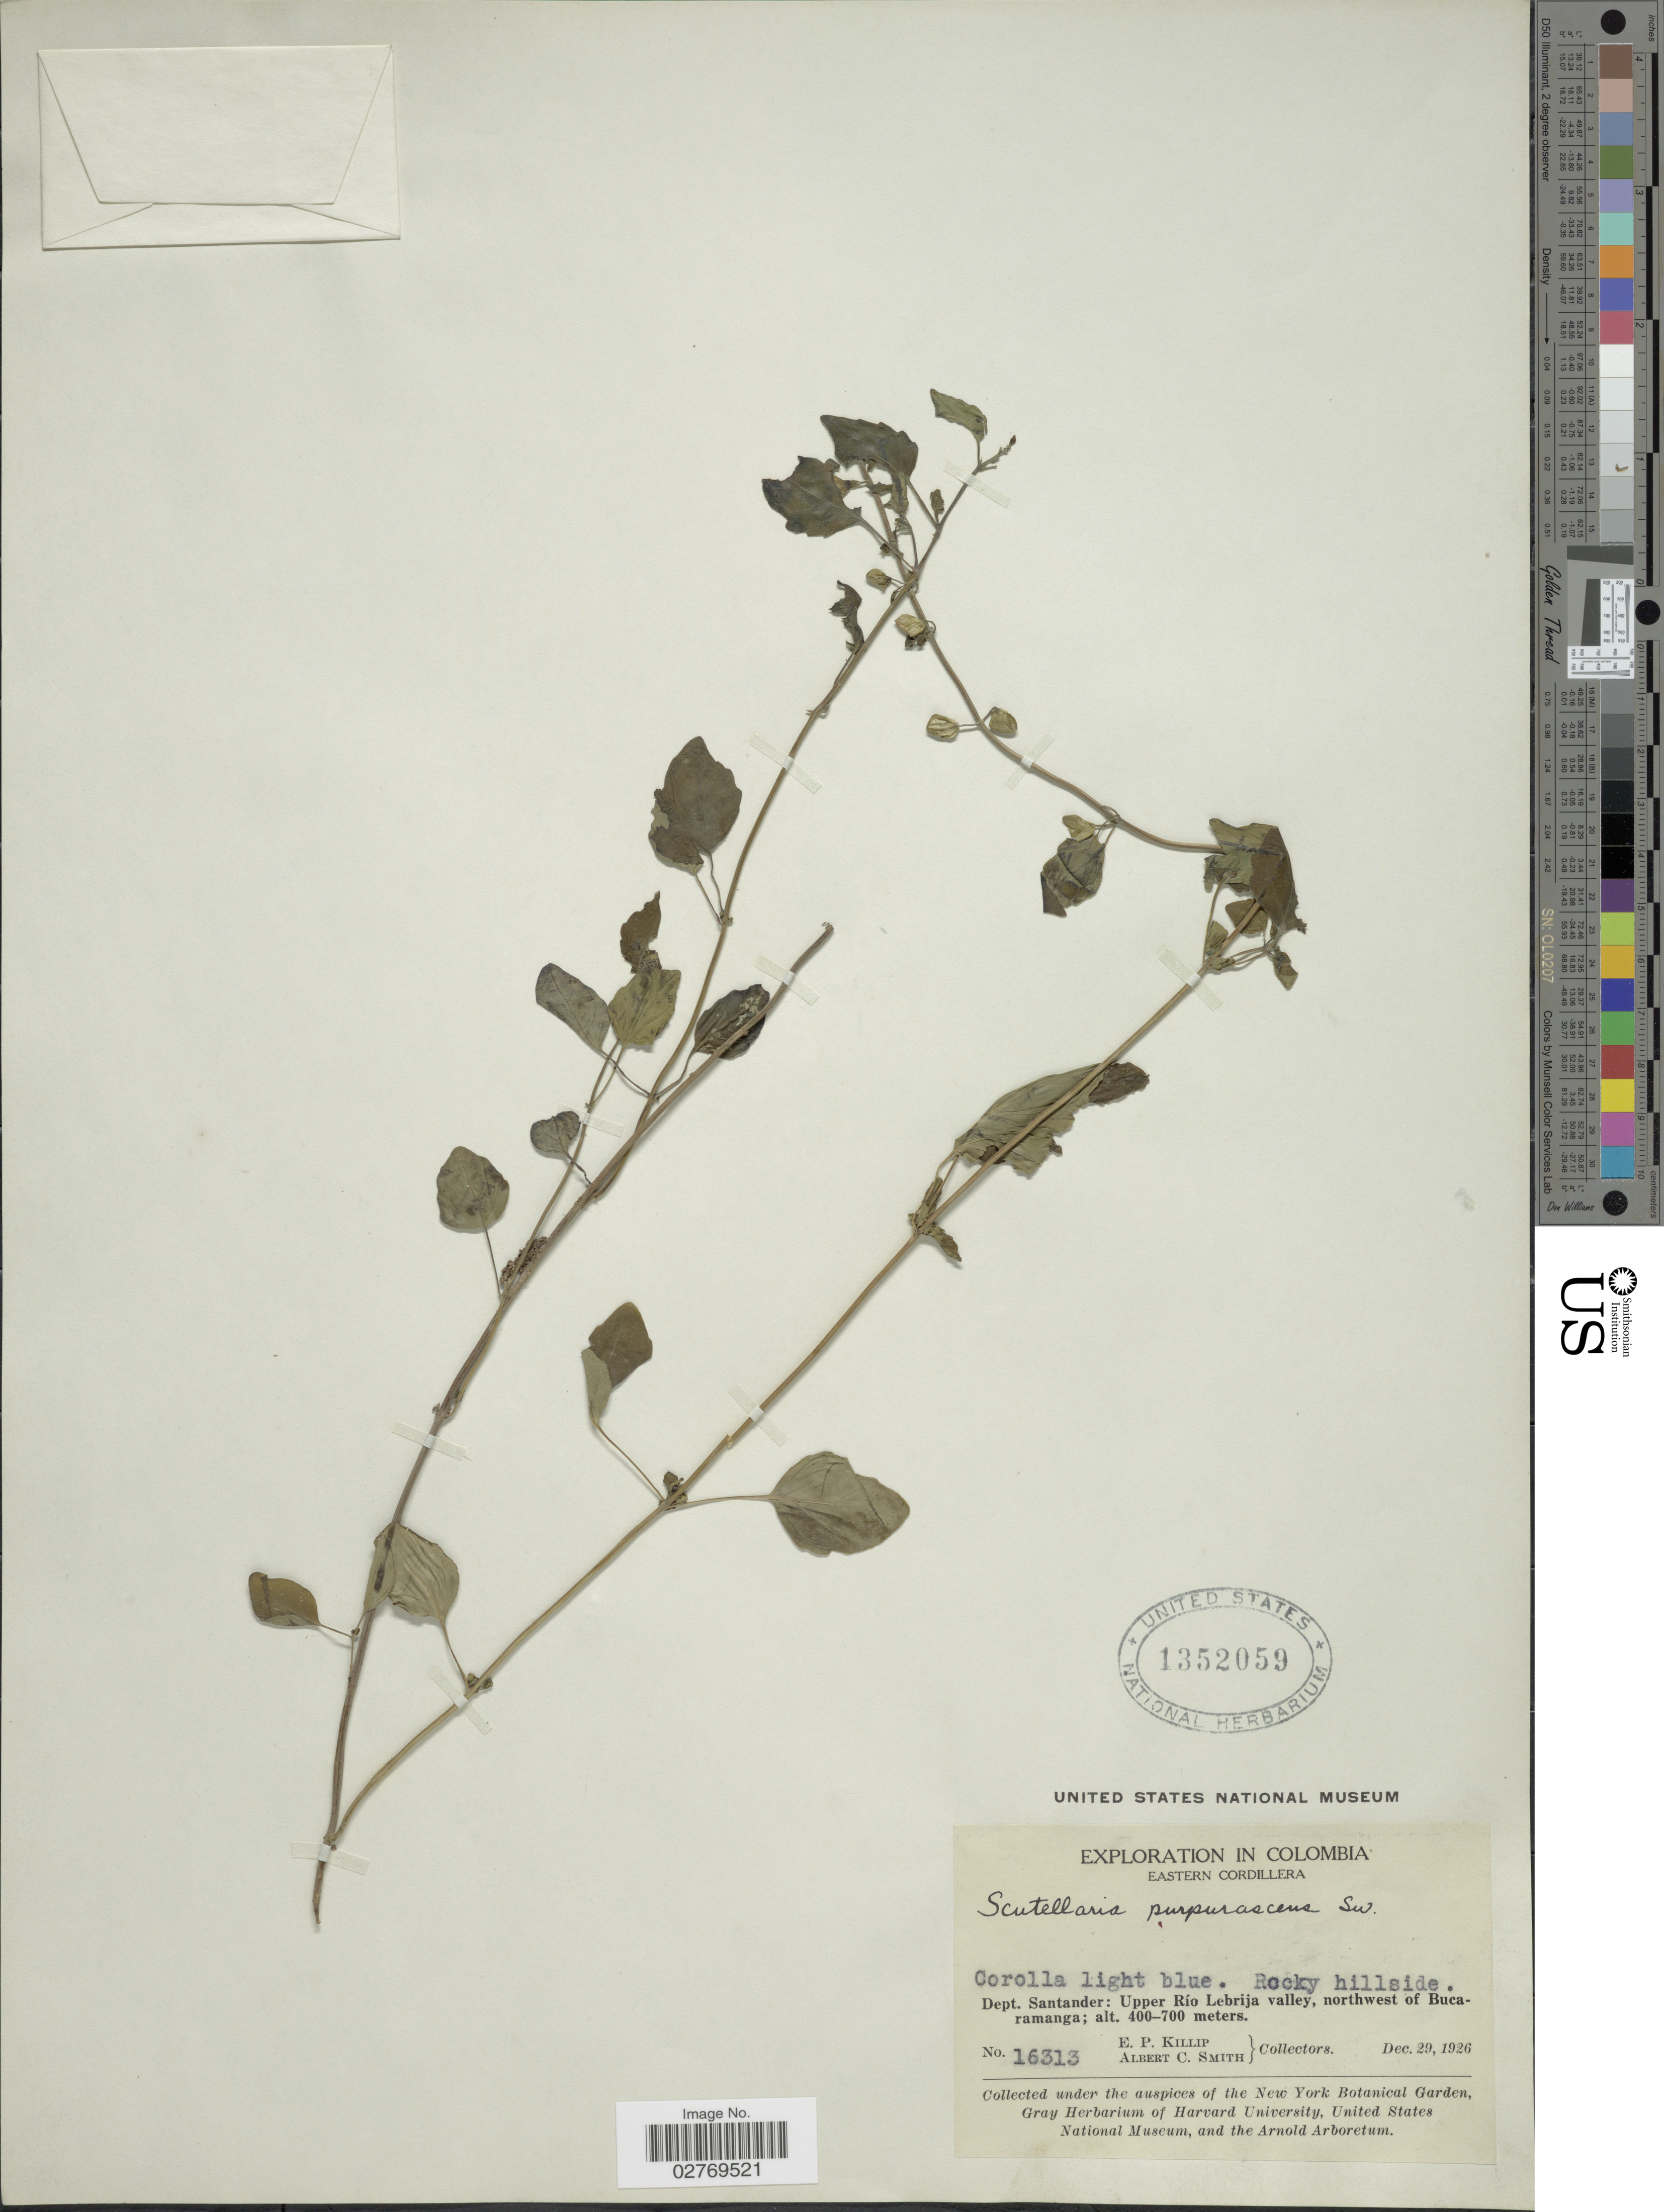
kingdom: Plantae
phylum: Tracheophyta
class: Magnoliopsida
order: Lamiales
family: Lamiaceae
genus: Scutellaria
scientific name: Scutellaria purpurascens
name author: Sw.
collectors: E. P. Killip & A. C. Smith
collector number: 16313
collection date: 1926-12-29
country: Colombia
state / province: Santander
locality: Eastern Cordillera. Dept. Santander: Upper Río Lebrija valley, northwest of Bucaramanga.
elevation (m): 400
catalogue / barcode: US 1352059